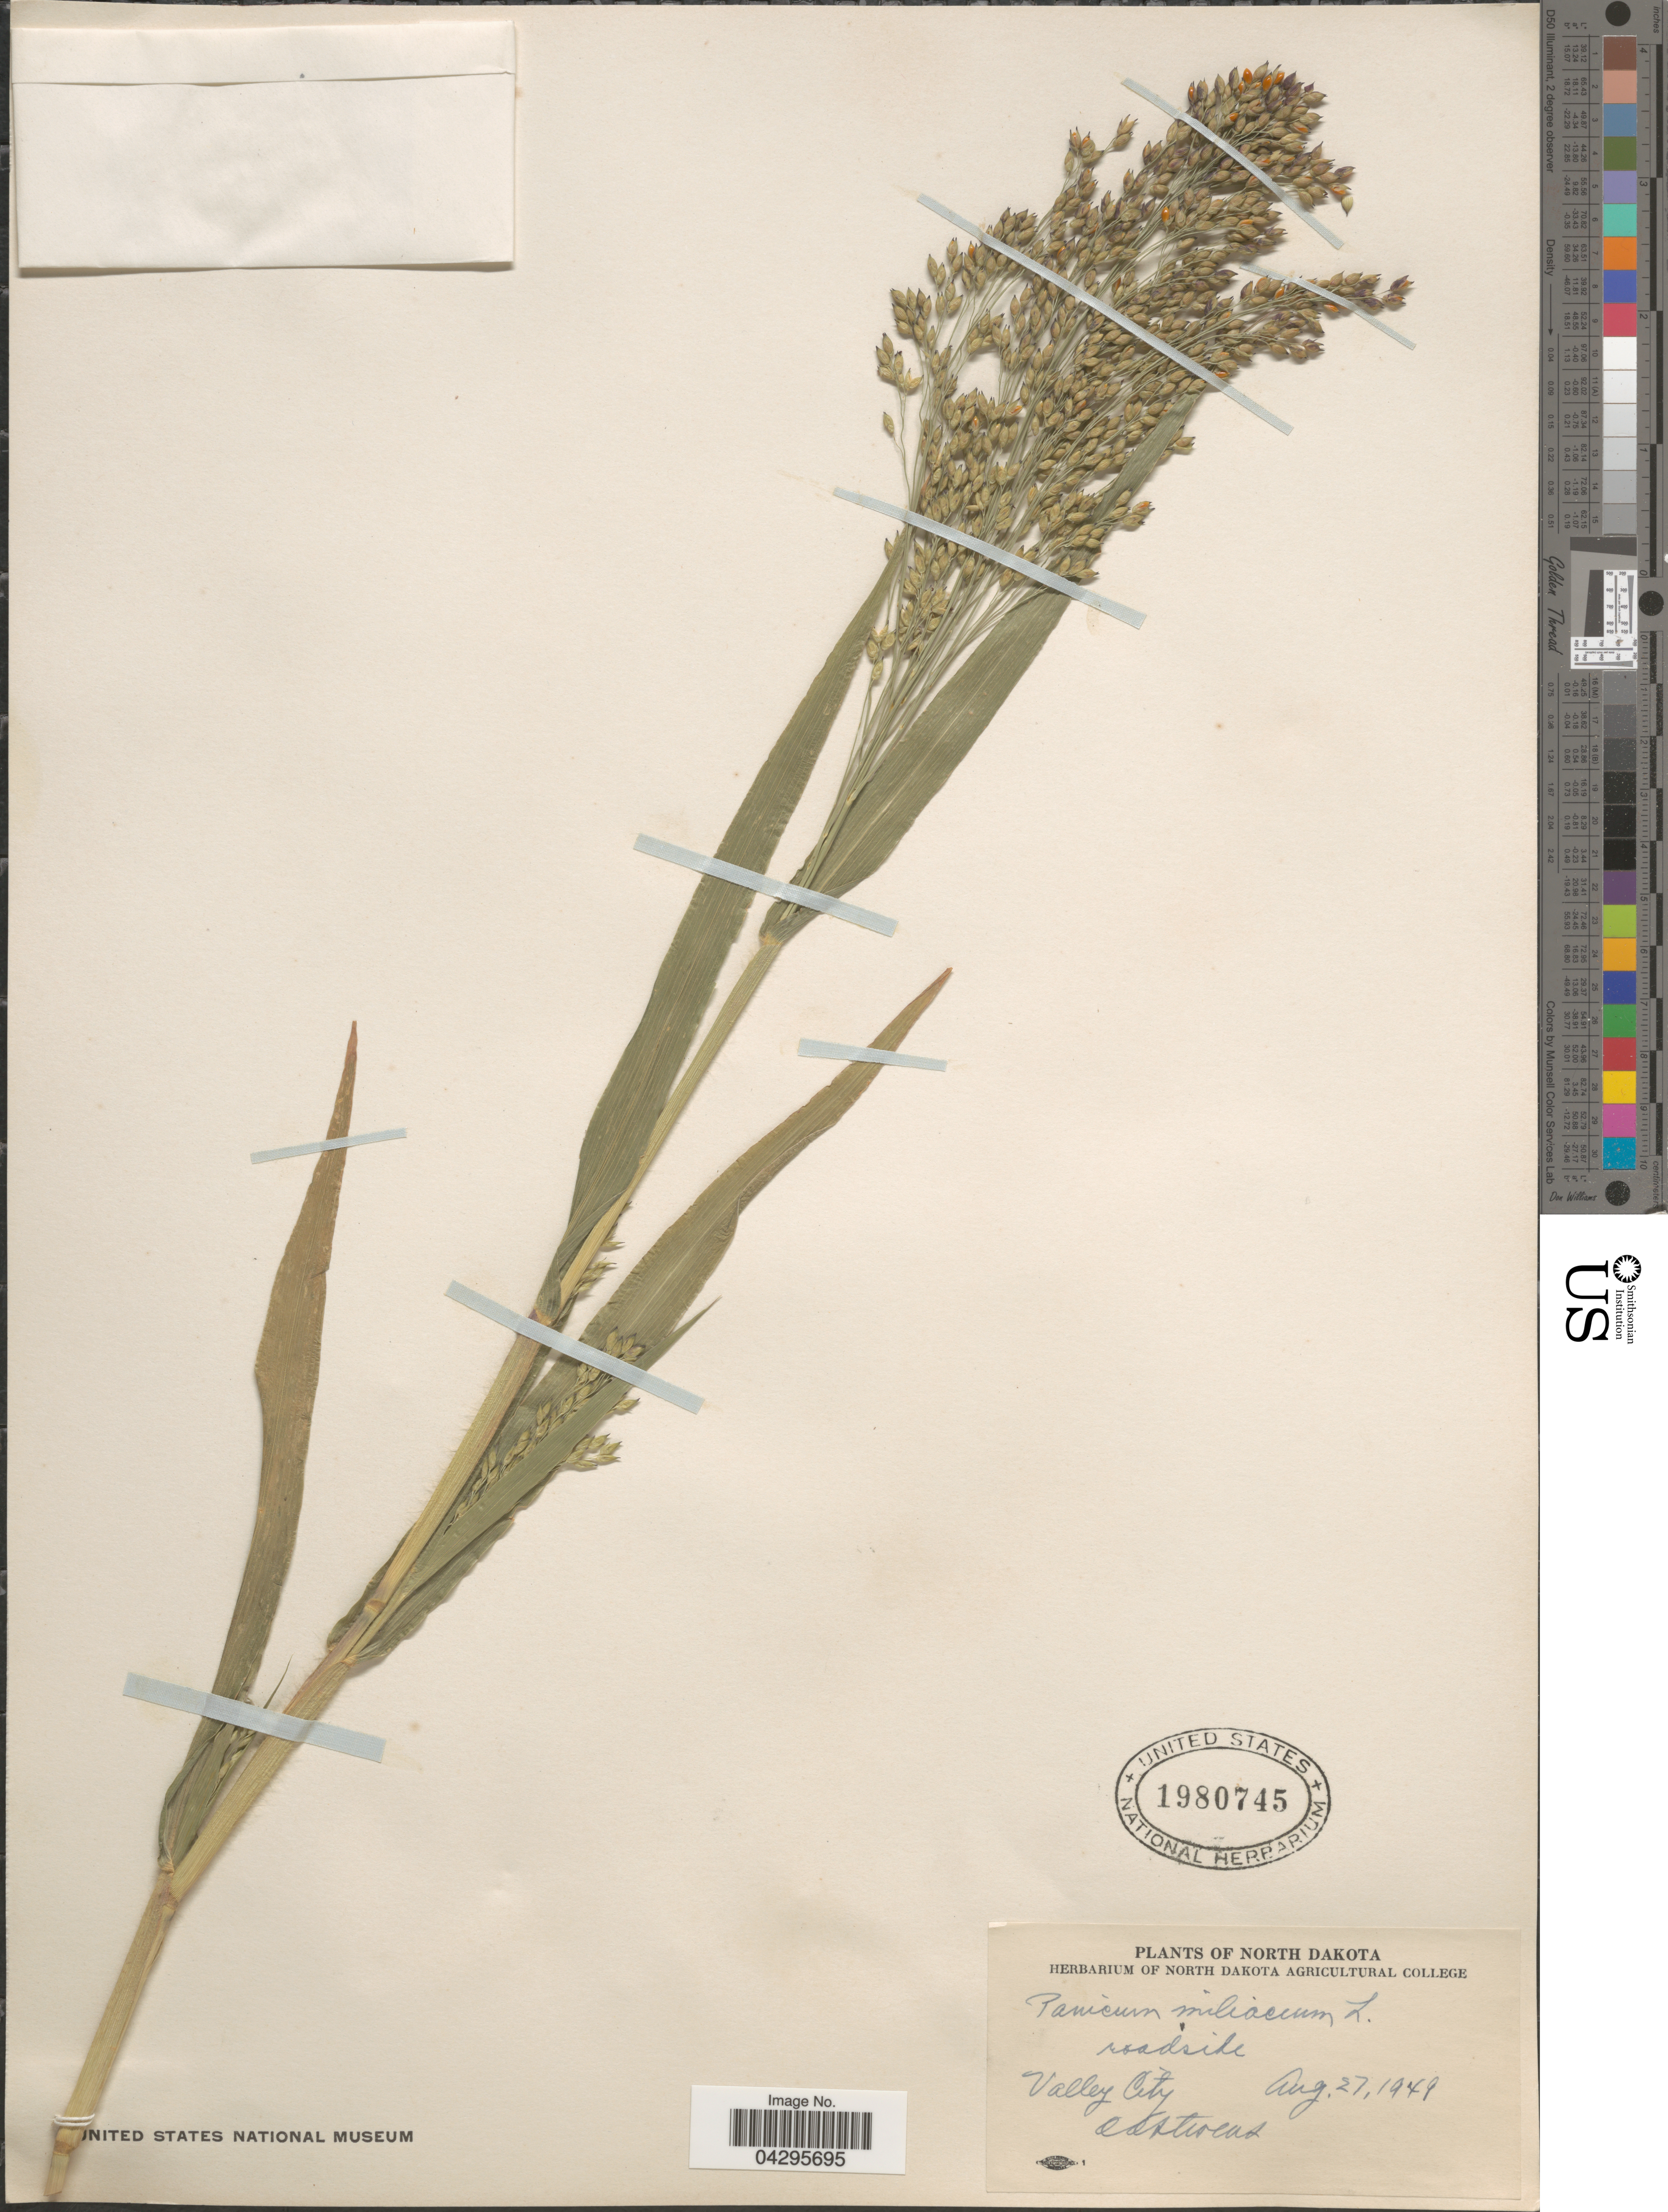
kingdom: Plantae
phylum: Tracheophyta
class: Liliopsida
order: Poales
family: Poaceae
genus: Panicum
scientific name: Panicum miliaceum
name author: L.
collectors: O. A. Stevens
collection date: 1949-08-27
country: United States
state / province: North Dakota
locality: Roadside. Valley City.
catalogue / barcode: US 1980745